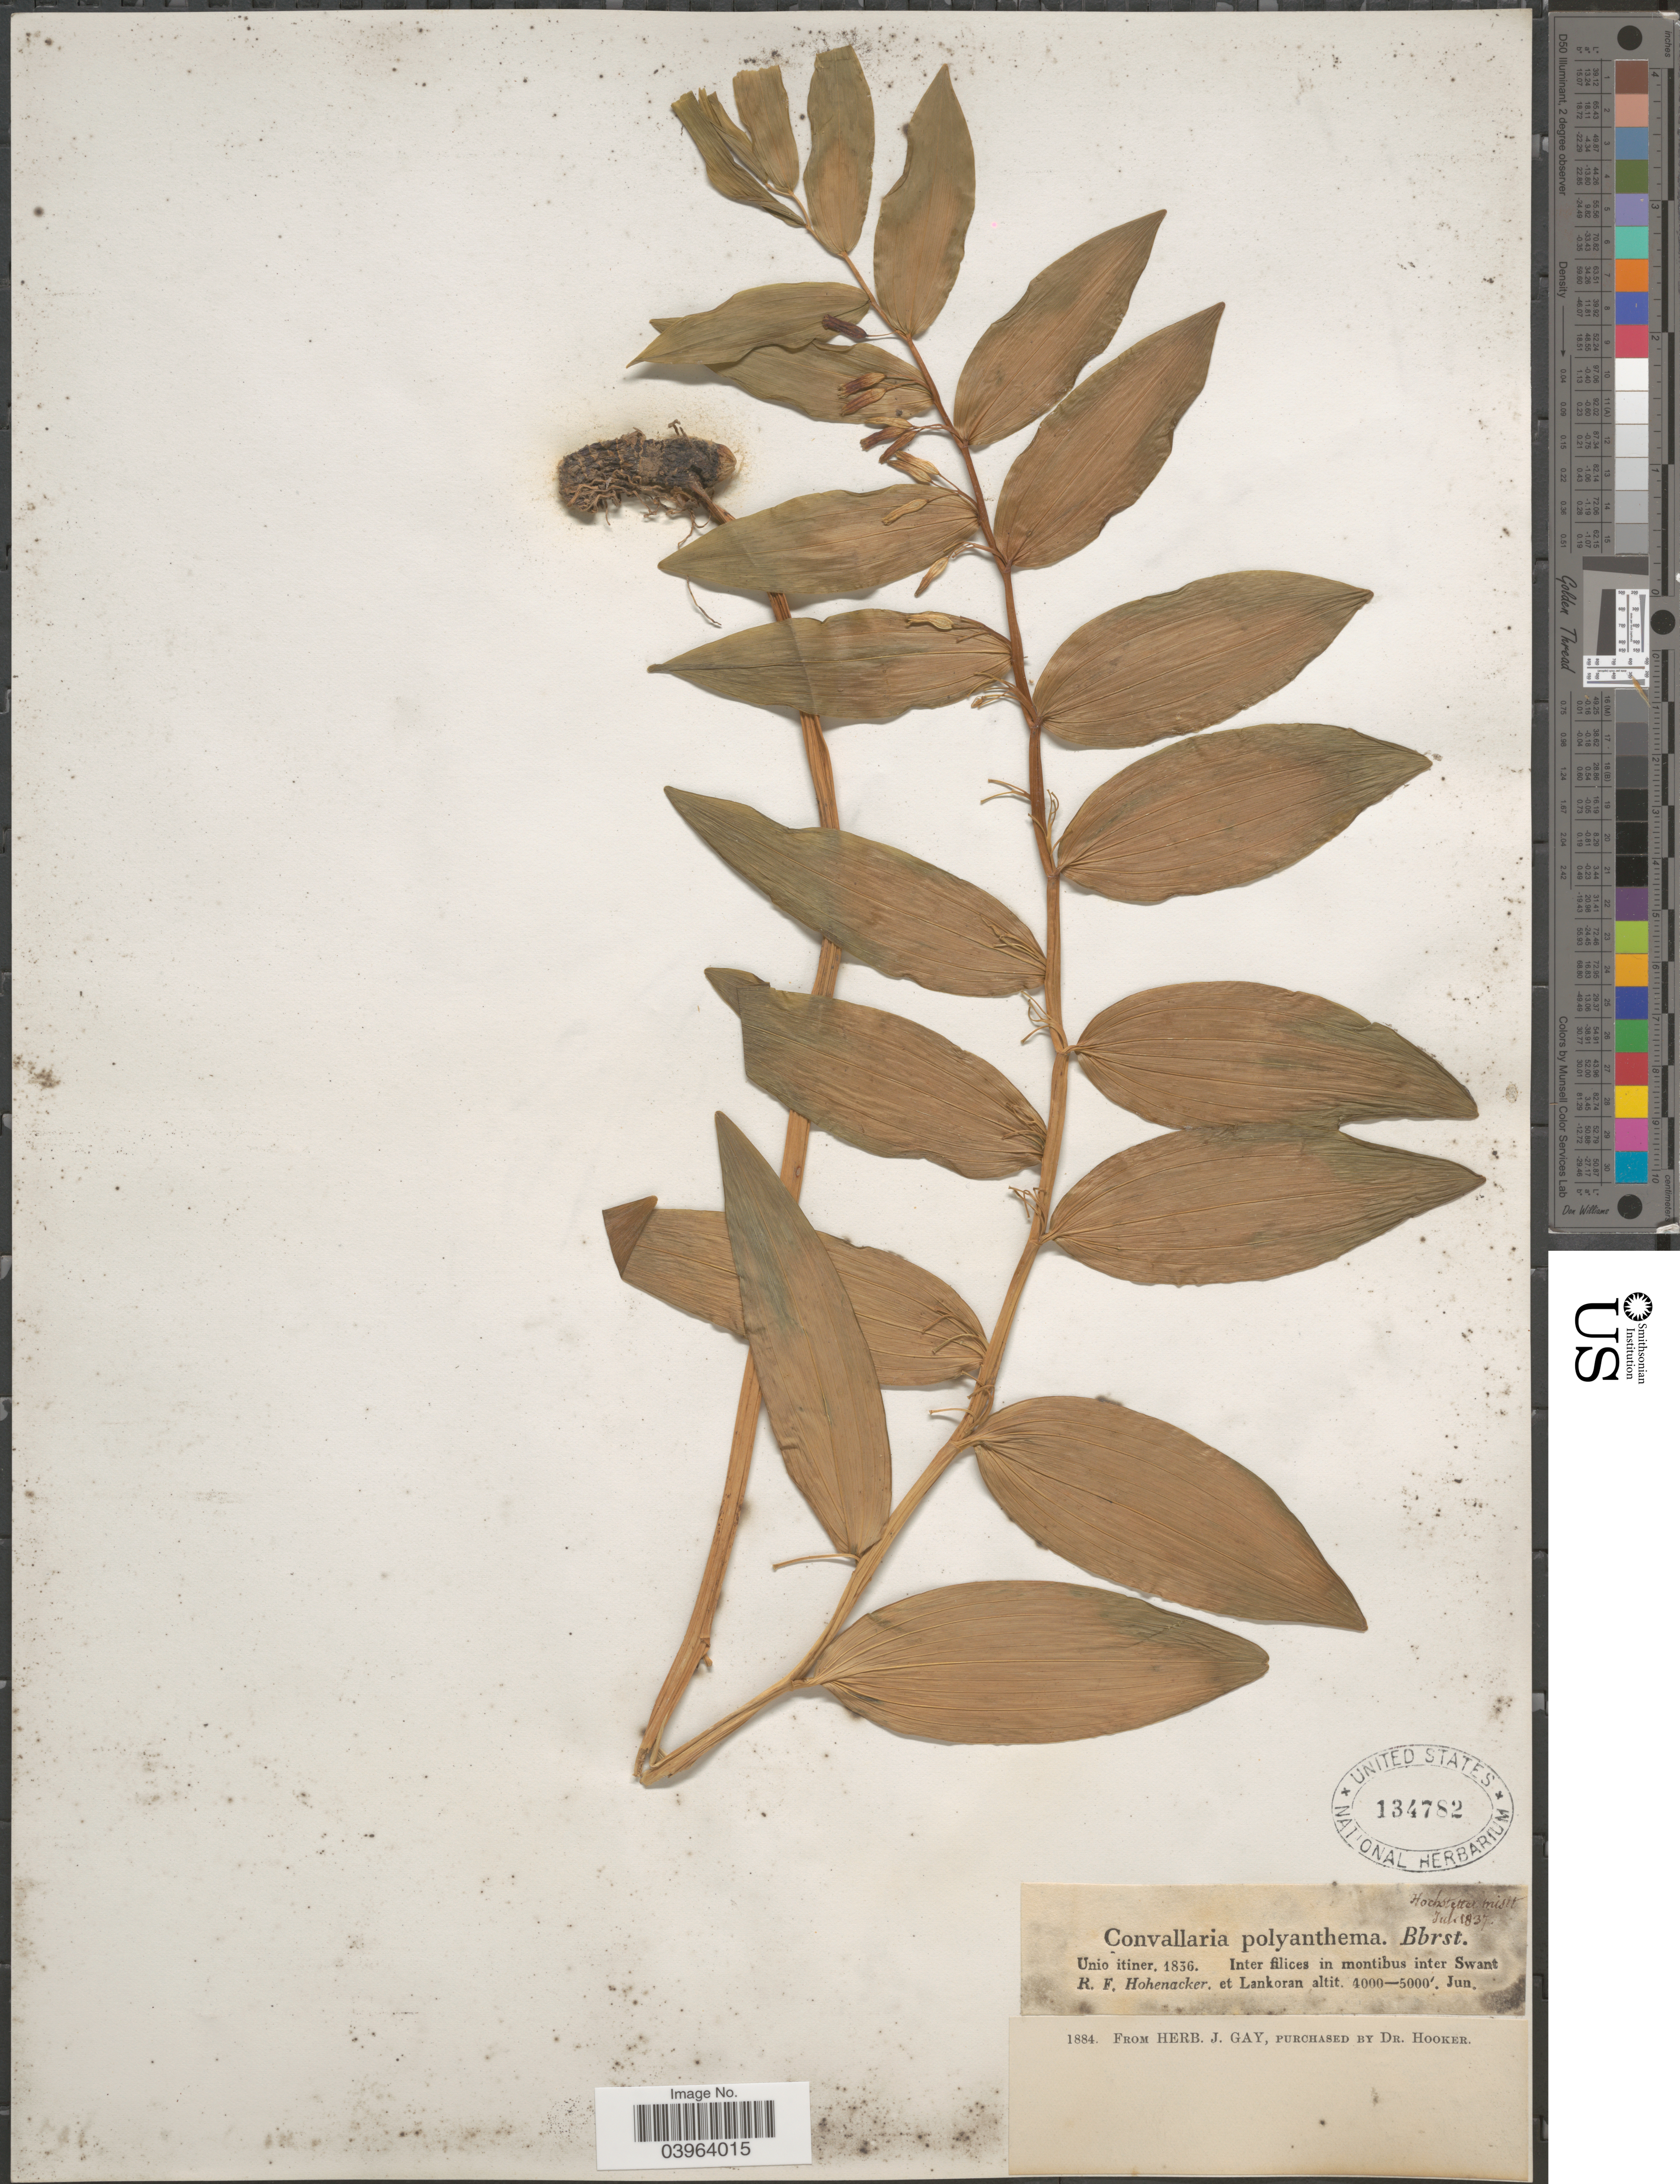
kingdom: Plantae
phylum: Tracheophyta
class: Liliopsida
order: Asparagales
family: Asparagaceae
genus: Polygonatum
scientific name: Polygonatum orientale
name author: Desf.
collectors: R. F. Hohenacker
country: Azerbaijan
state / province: Lankaran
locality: Inter filices in montibus inter Swant et Lankoran.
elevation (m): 1219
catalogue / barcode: US 134782